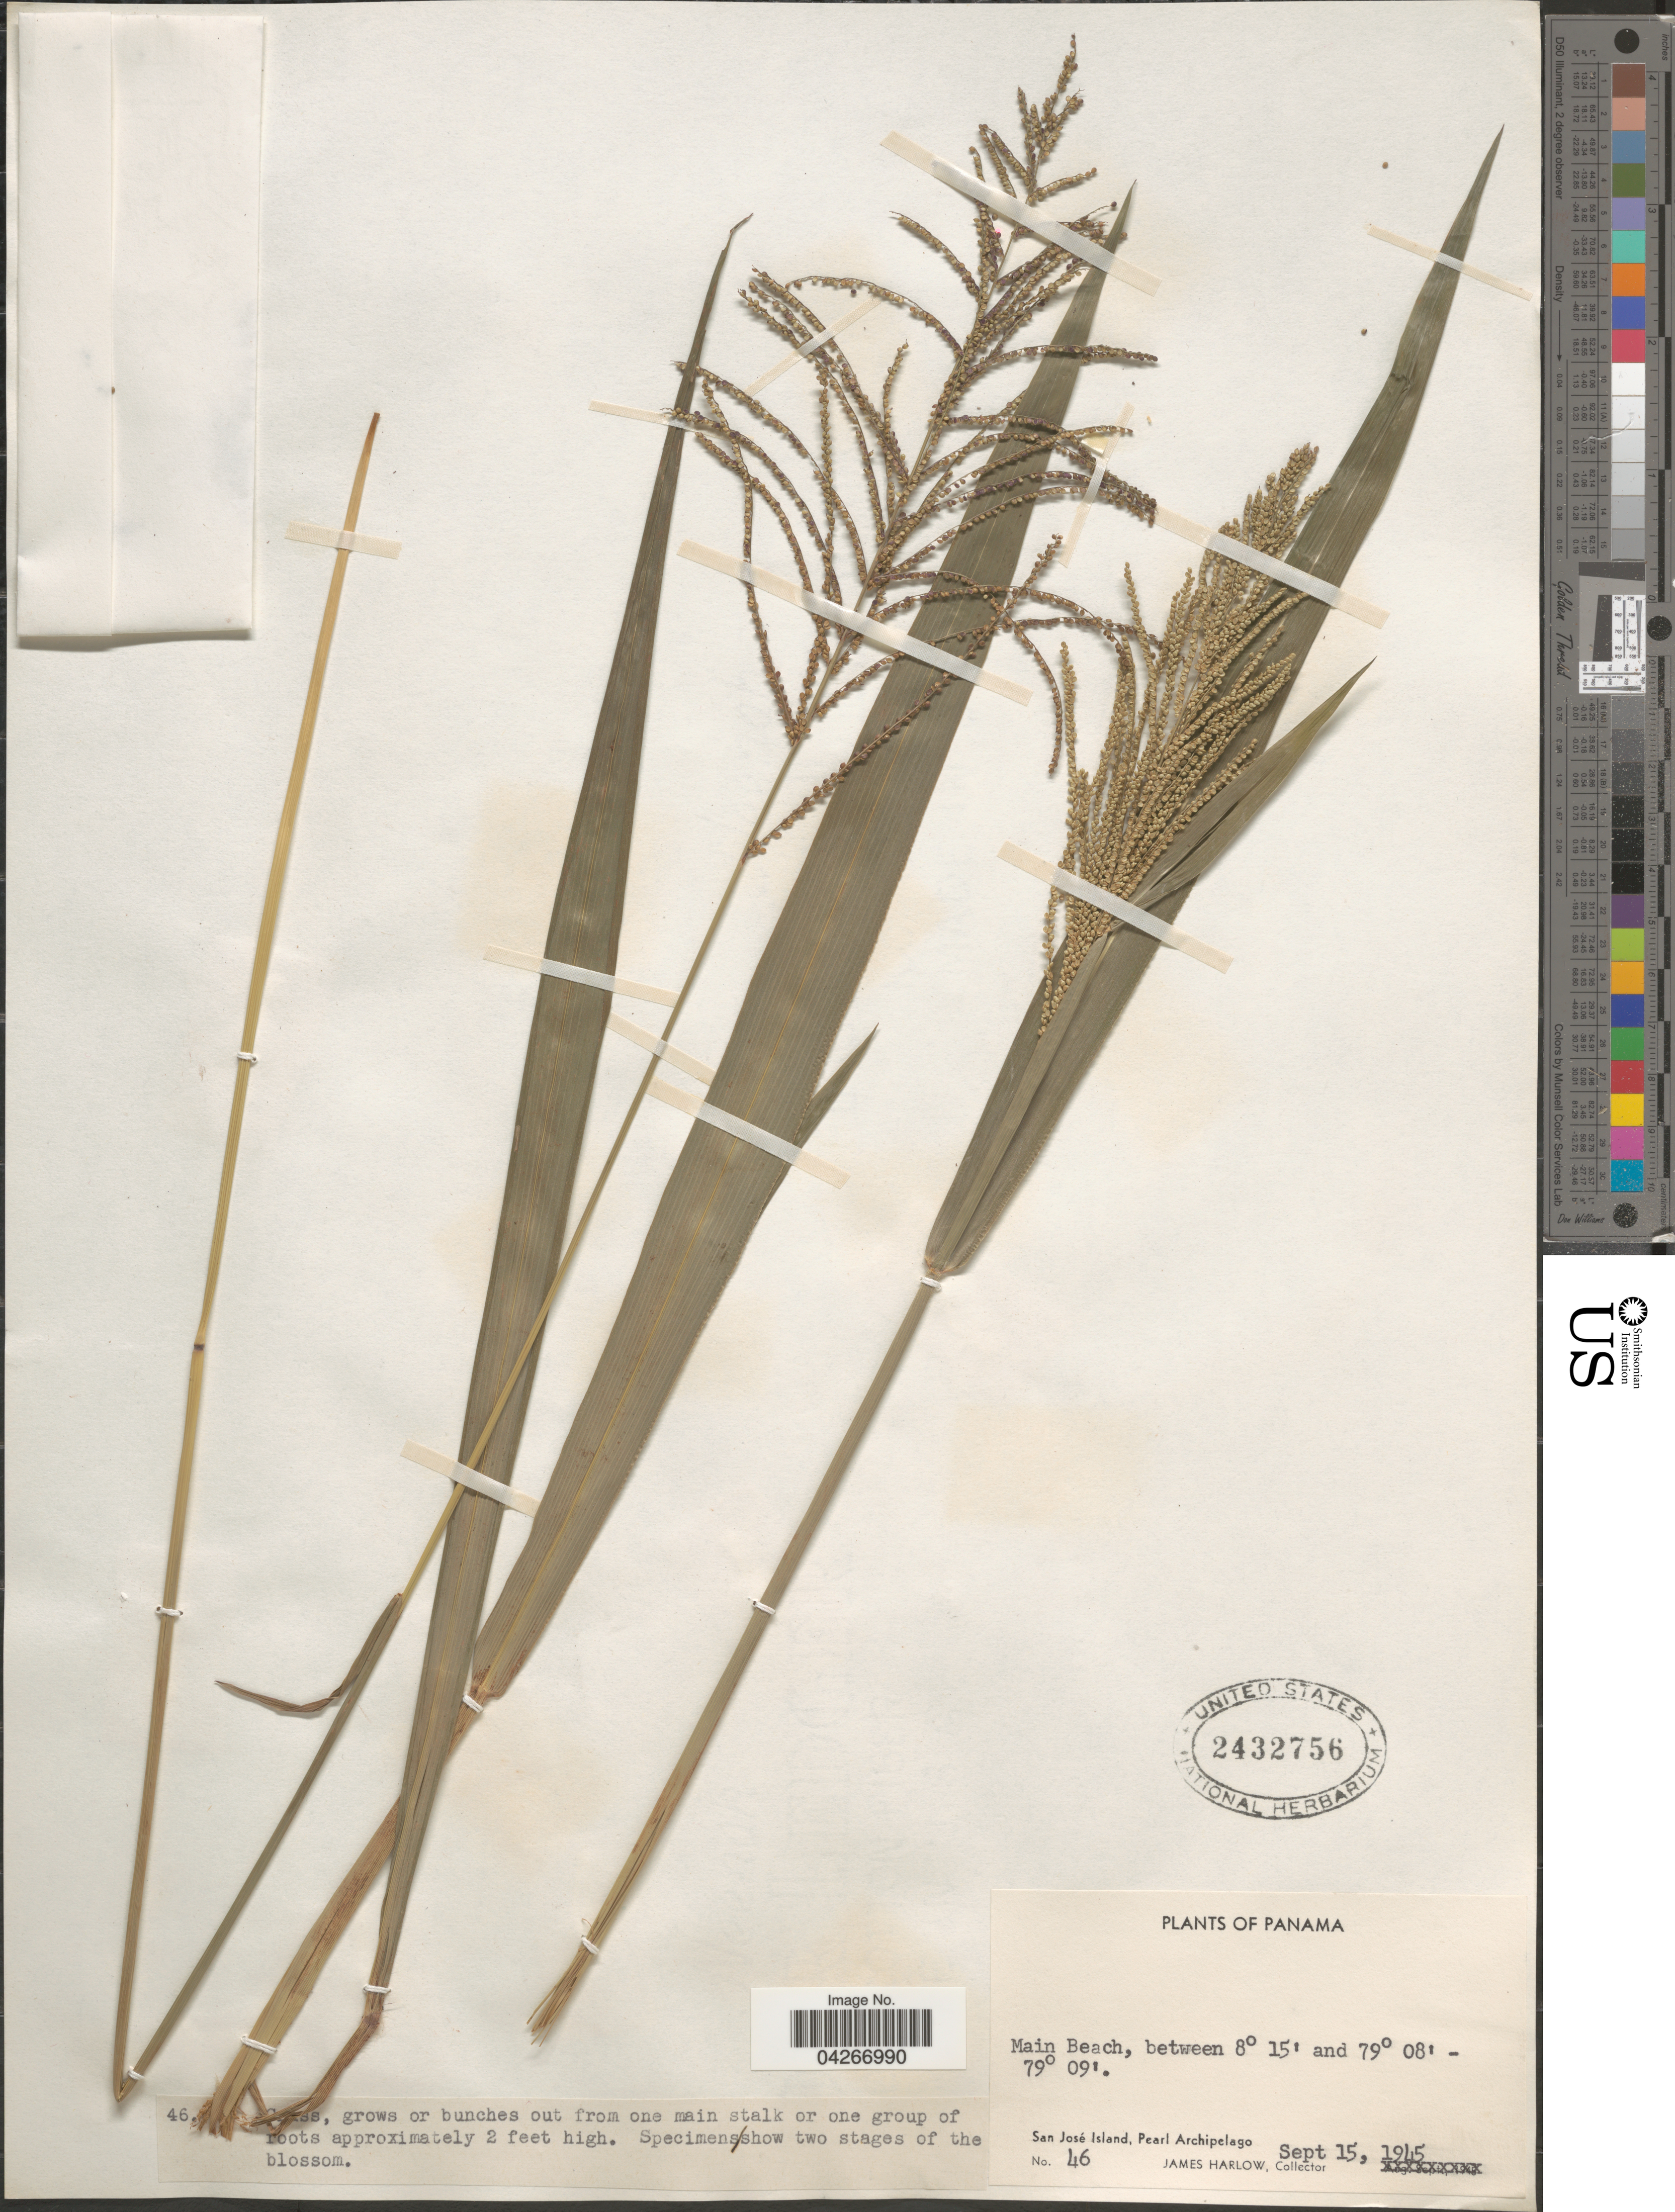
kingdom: Plantae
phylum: Tracheophyta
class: Liliopsida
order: Poales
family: Poaceae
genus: Paspalum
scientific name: Paspalum paniculatum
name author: L.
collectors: J. Harlow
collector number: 46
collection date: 1945-09-15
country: Panama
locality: Main Beach. San José Island, Pearl Archipelago.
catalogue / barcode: US 2432756